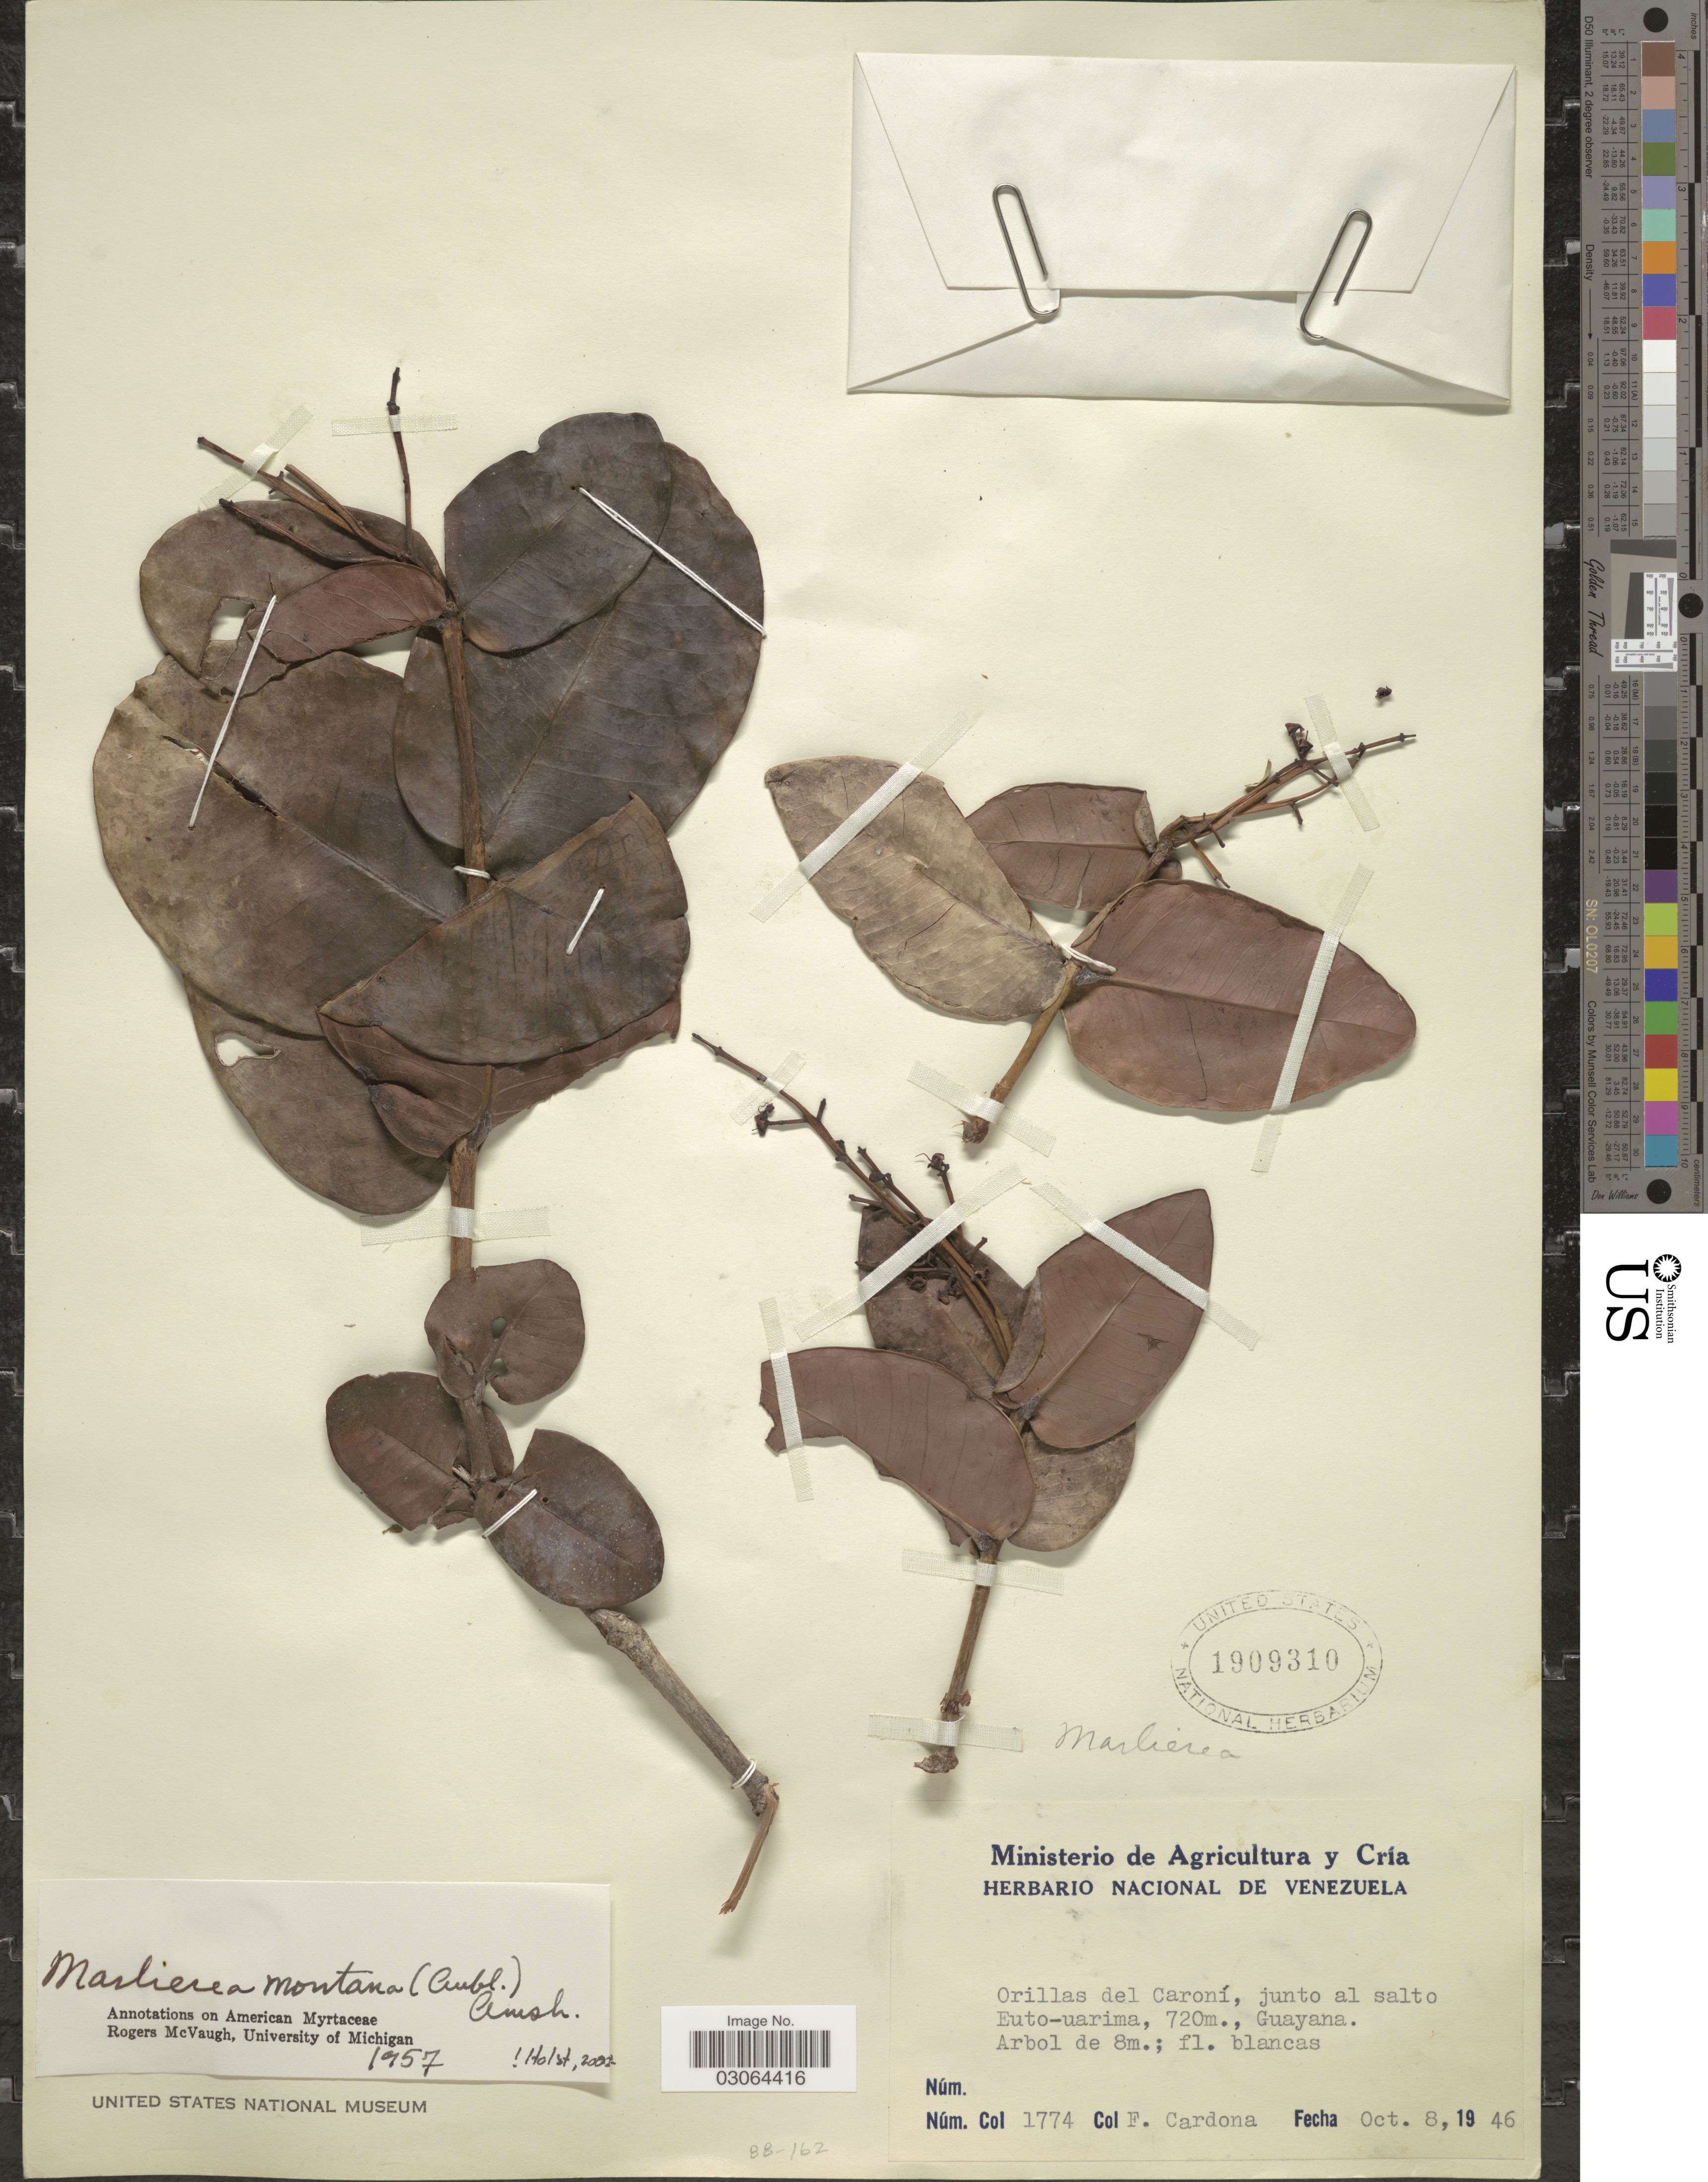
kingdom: Plantae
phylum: Tracheophyta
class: Magnoliopsida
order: Myrtales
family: Myrtaceae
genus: Myrcia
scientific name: Myrcia neomontana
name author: E. Lucas & C.E. Wilson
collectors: F. Cardona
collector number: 1774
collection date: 1946-10-08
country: Venezuela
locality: Orillas del Caroní, junto al salto Euto-uarima, Guayana.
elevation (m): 720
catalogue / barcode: US 1909310